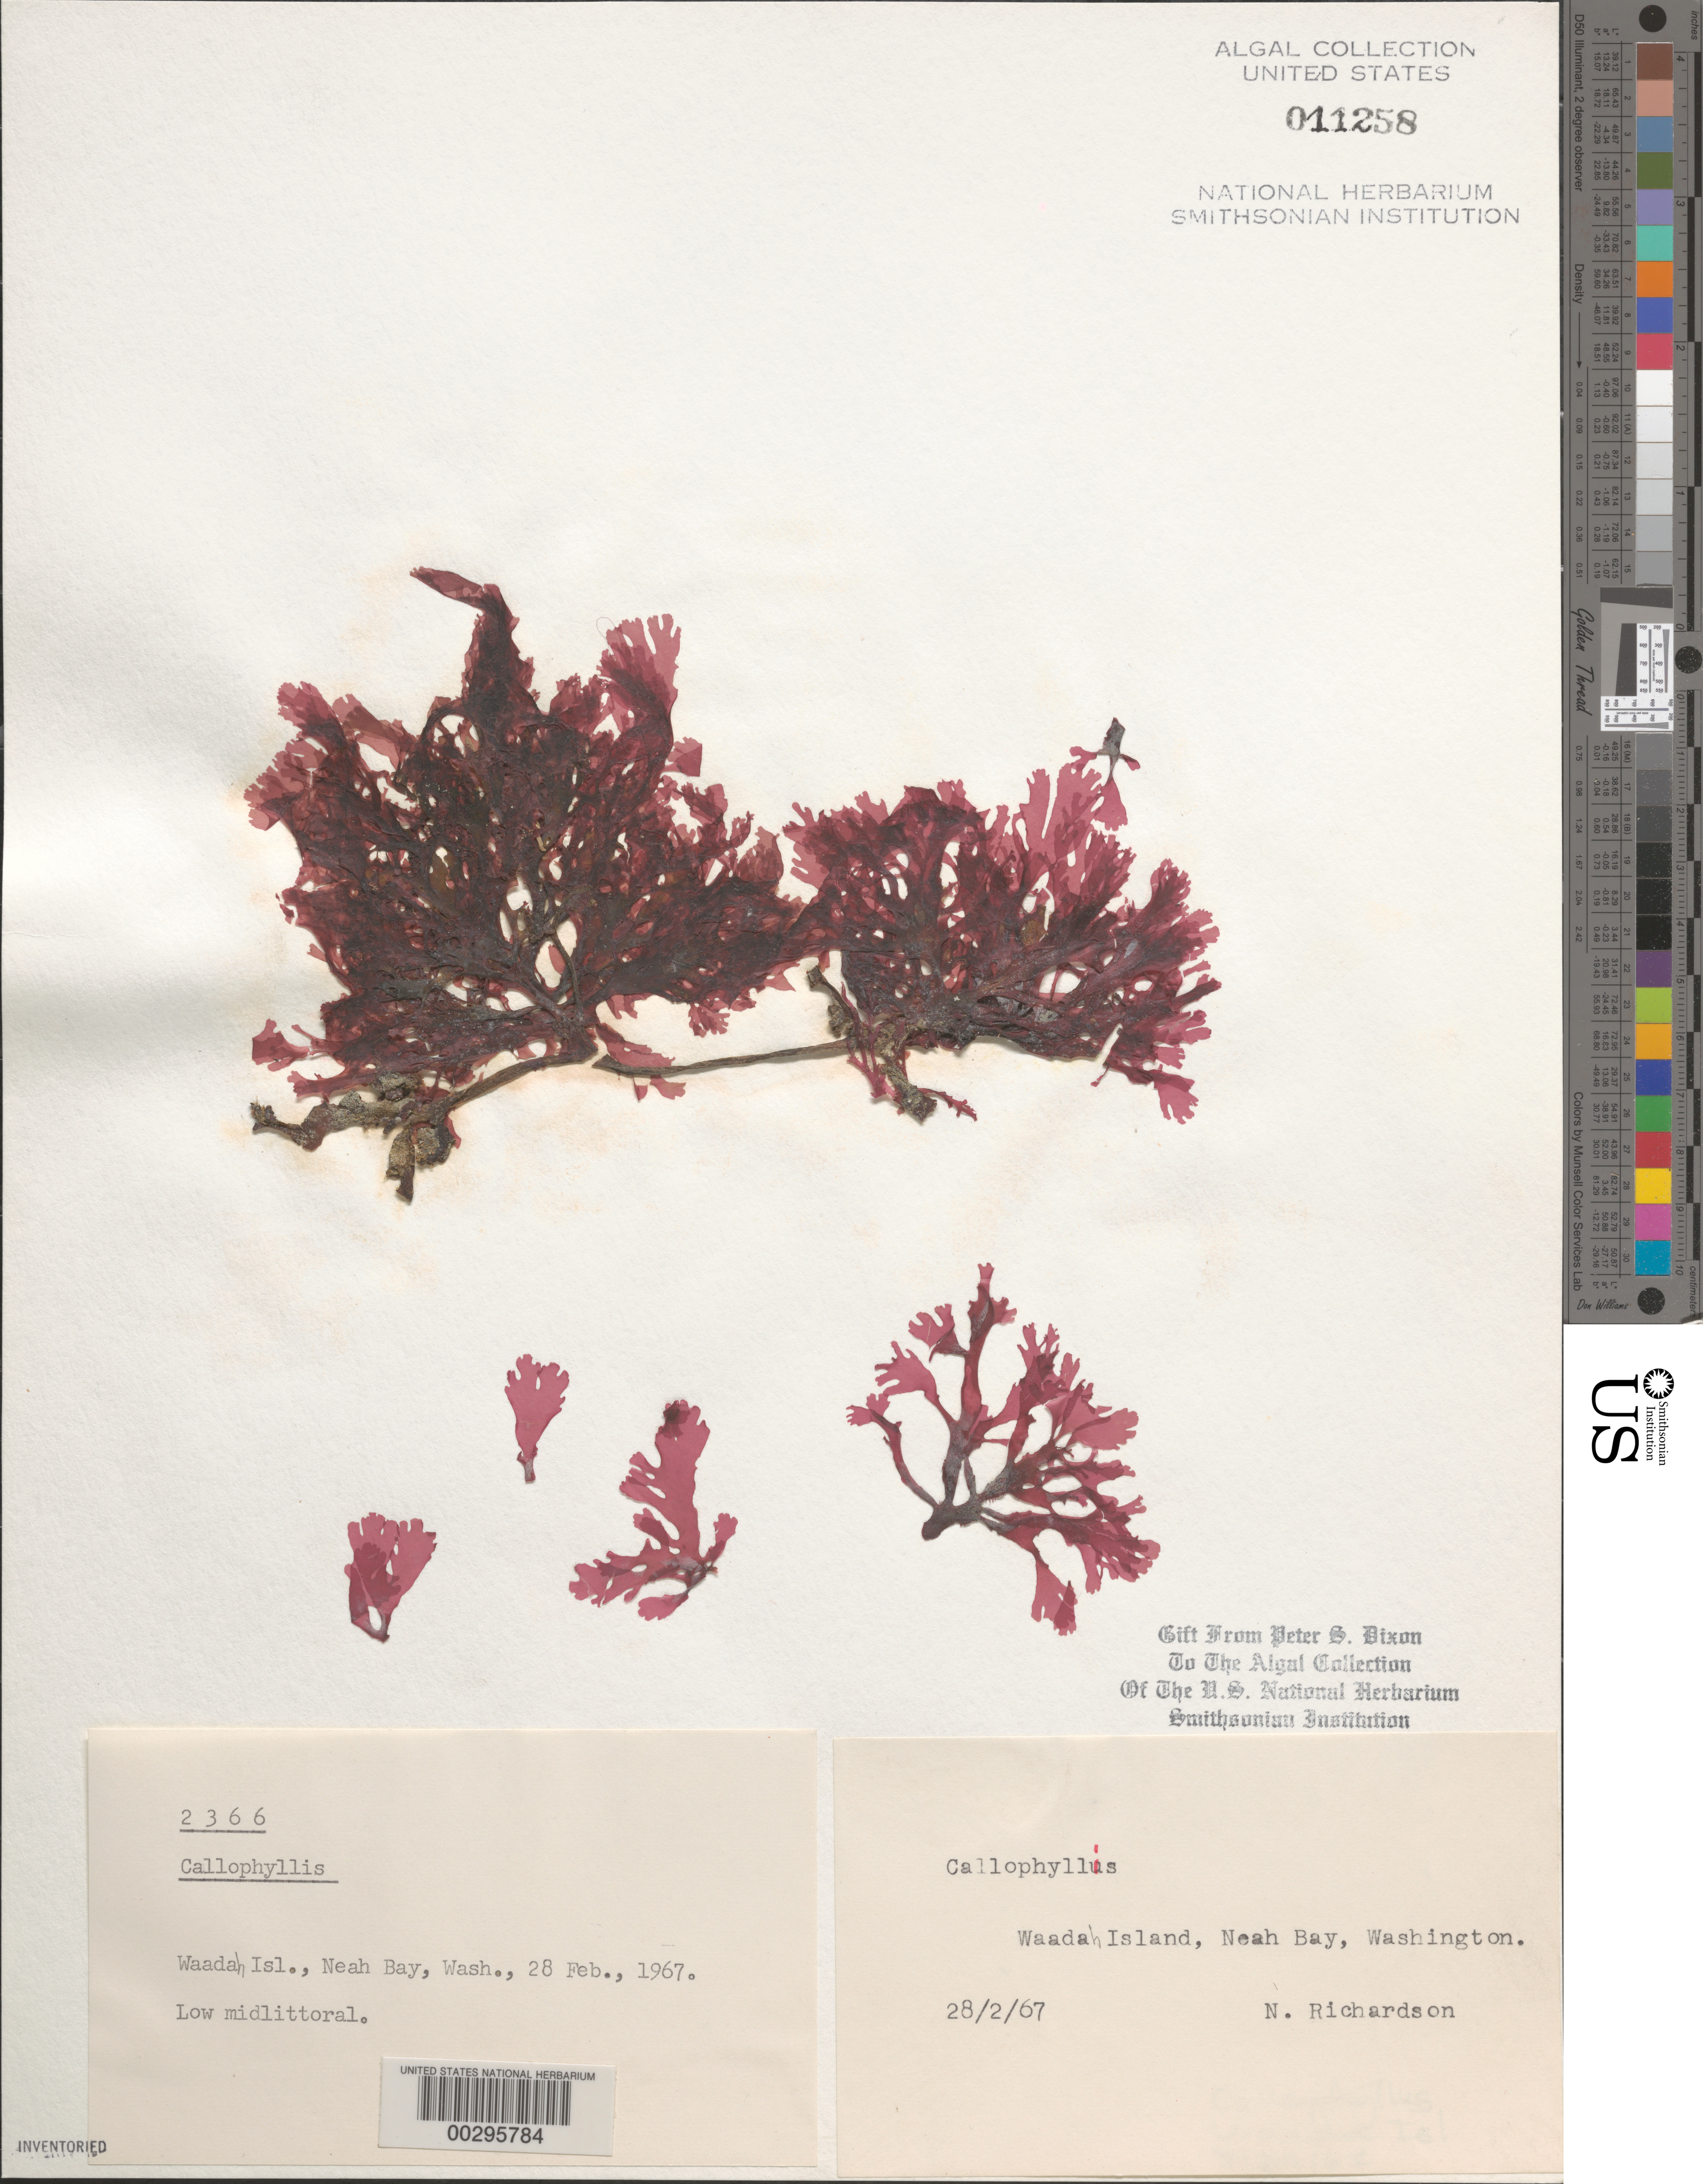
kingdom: Plantae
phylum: Rhodophyta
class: Florideophyceae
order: Gigartinales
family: Kallymeniaceae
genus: Callophyllis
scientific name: Callophyllis sp.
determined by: Dixon, P. S.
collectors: N. Richardson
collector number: PSD 2366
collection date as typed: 28 Feb 1967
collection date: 1967-02-28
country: United States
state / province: Washington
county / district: Clallam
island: Waadah Island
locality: Neah Bay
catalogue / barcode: US 11258